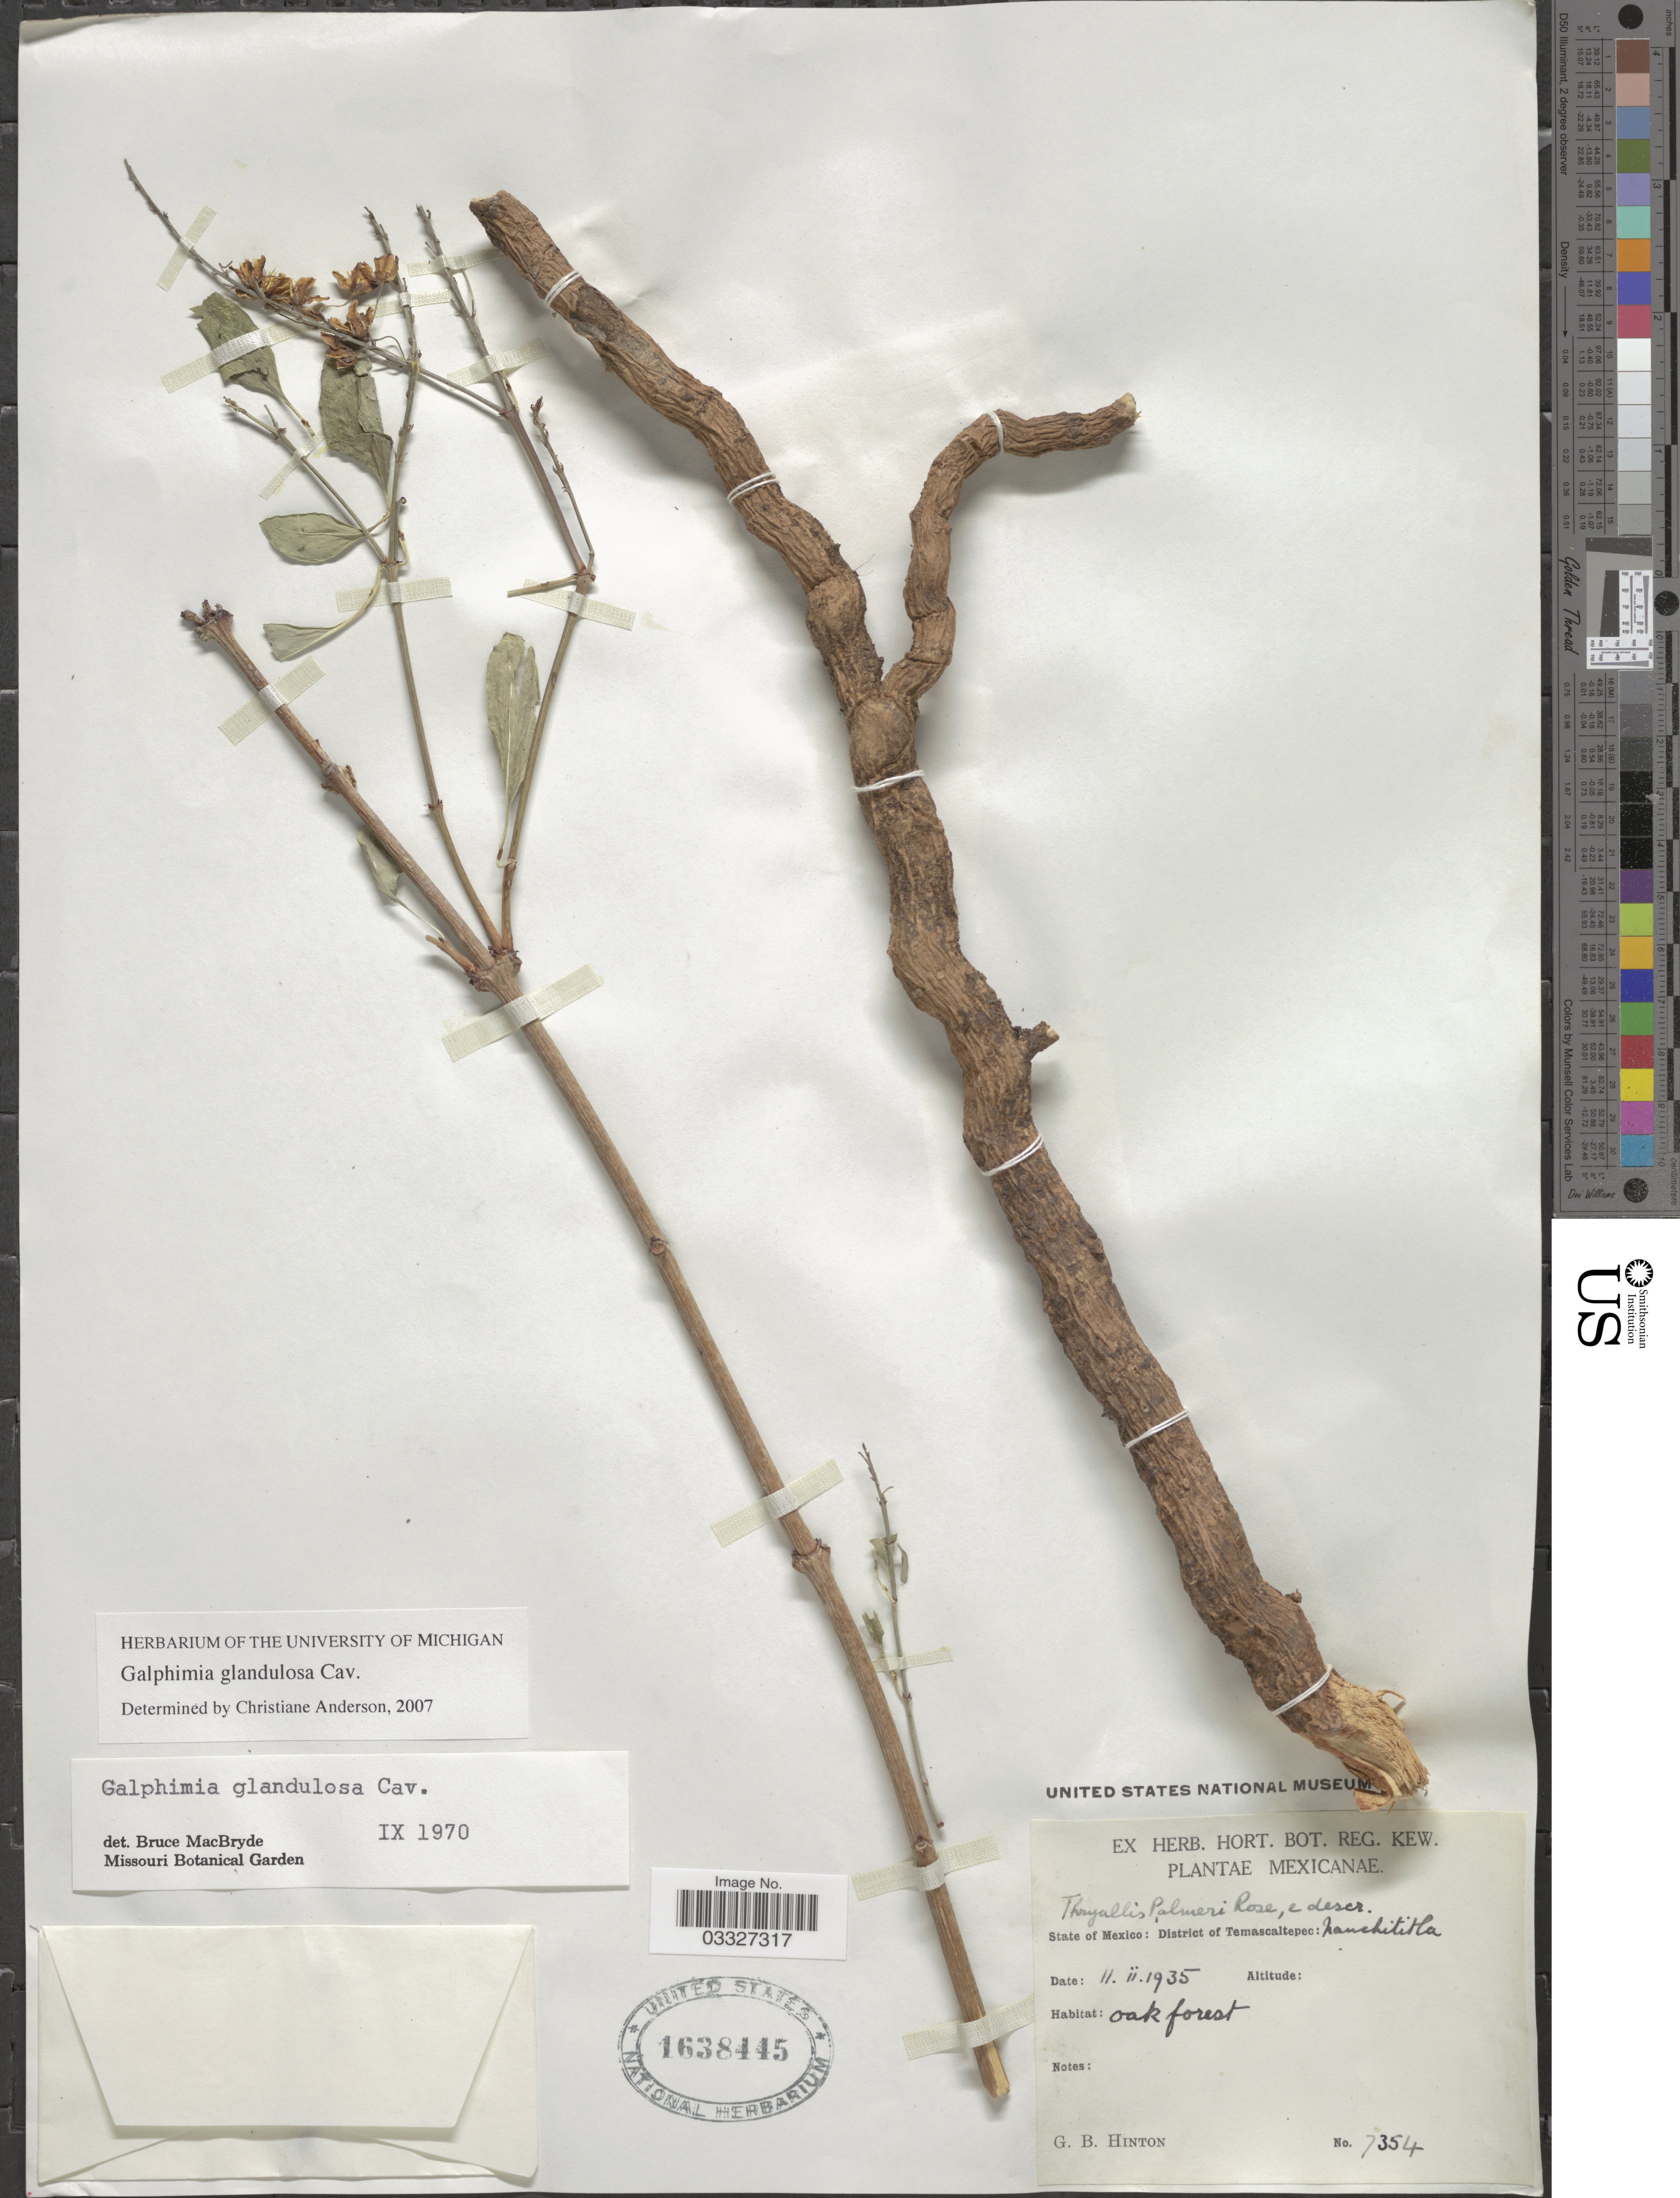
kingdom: Plantae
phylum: Tracheophyta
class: Magnoliopsida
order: Malpighiales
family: Malpighiaceae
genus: Galphimia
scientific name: Galphimia glandulosa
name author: Cav.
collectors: G. B. Hinton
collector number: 7354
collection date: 1935-02-11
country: Mexico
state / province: México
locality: District of Temascaltepec: Nanchititla.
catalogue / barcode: US 1638445